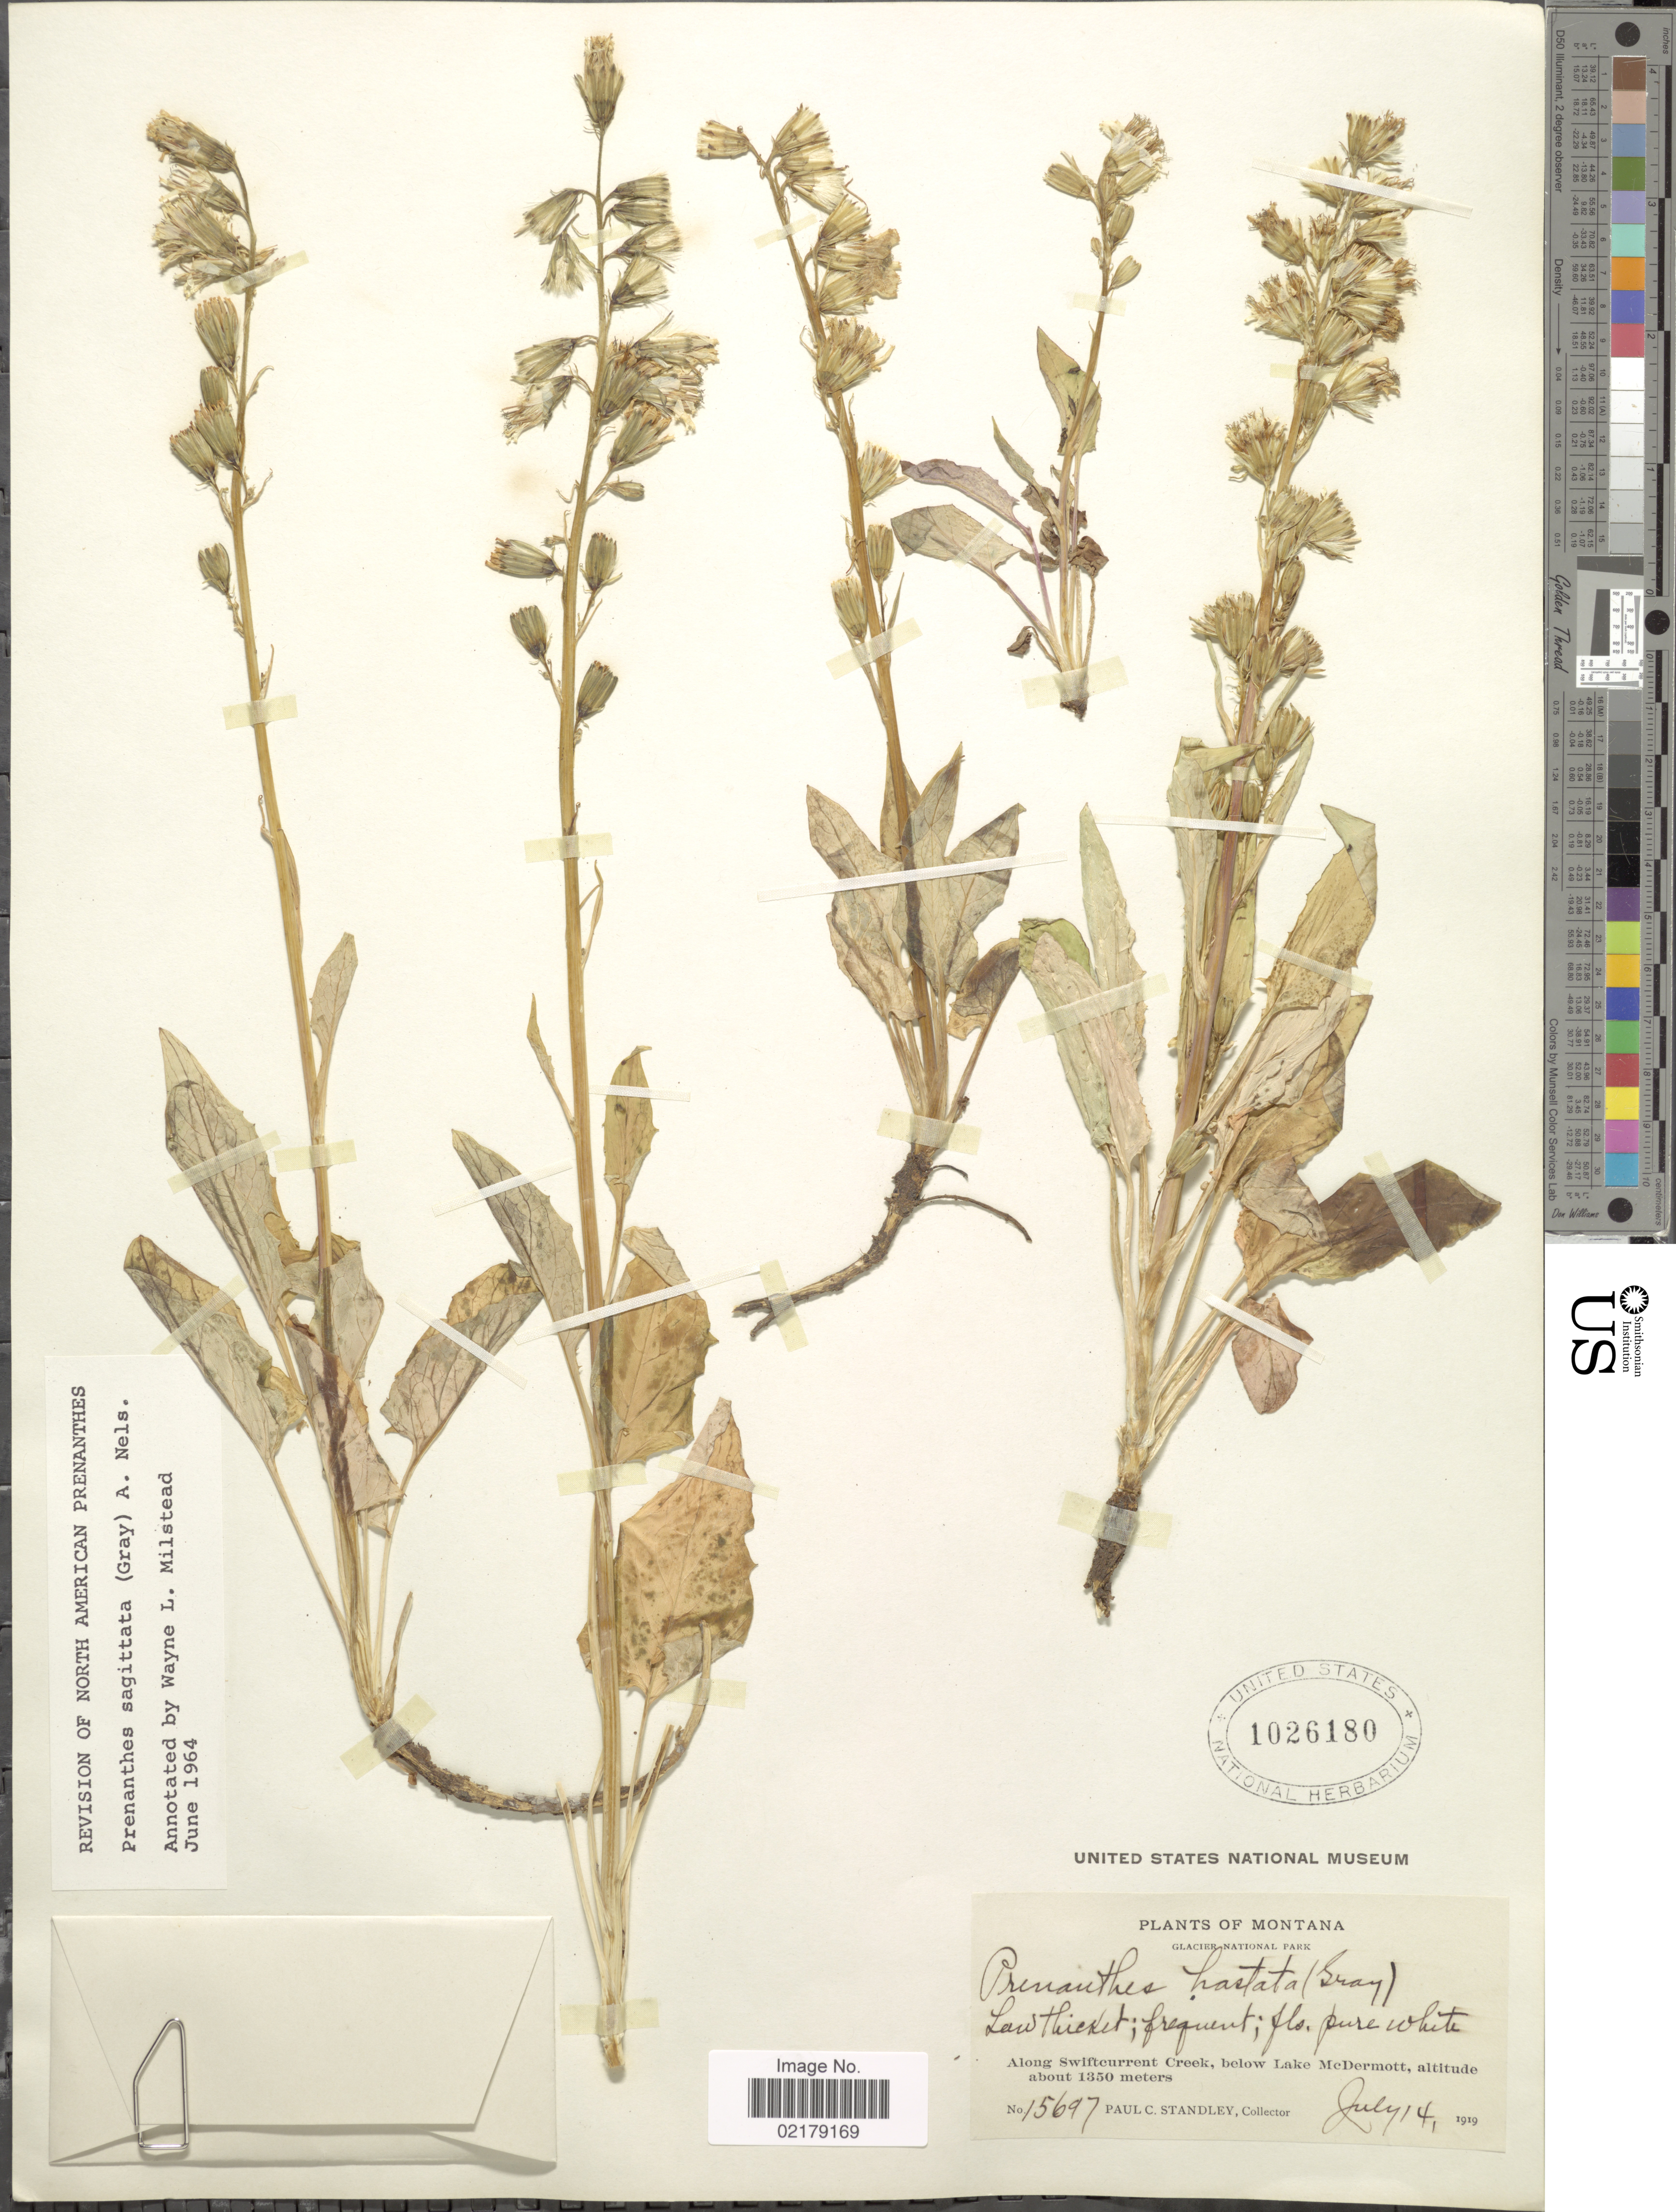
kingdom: Plantae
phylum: Tracheophyta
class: Magnoliopsida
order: Asterales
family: Asteraceae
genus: Nabalus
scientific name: Nabalus sagittatus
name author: (A. Gray) Rydb.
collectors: P. C. Standley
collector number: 15697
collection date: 1919-07-14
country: United States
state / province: Montana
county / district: Glacier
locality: Glacier National Park, along Swiftcurrent Creek, below Lake McDermott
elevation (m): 1350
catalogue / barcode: US 1026180